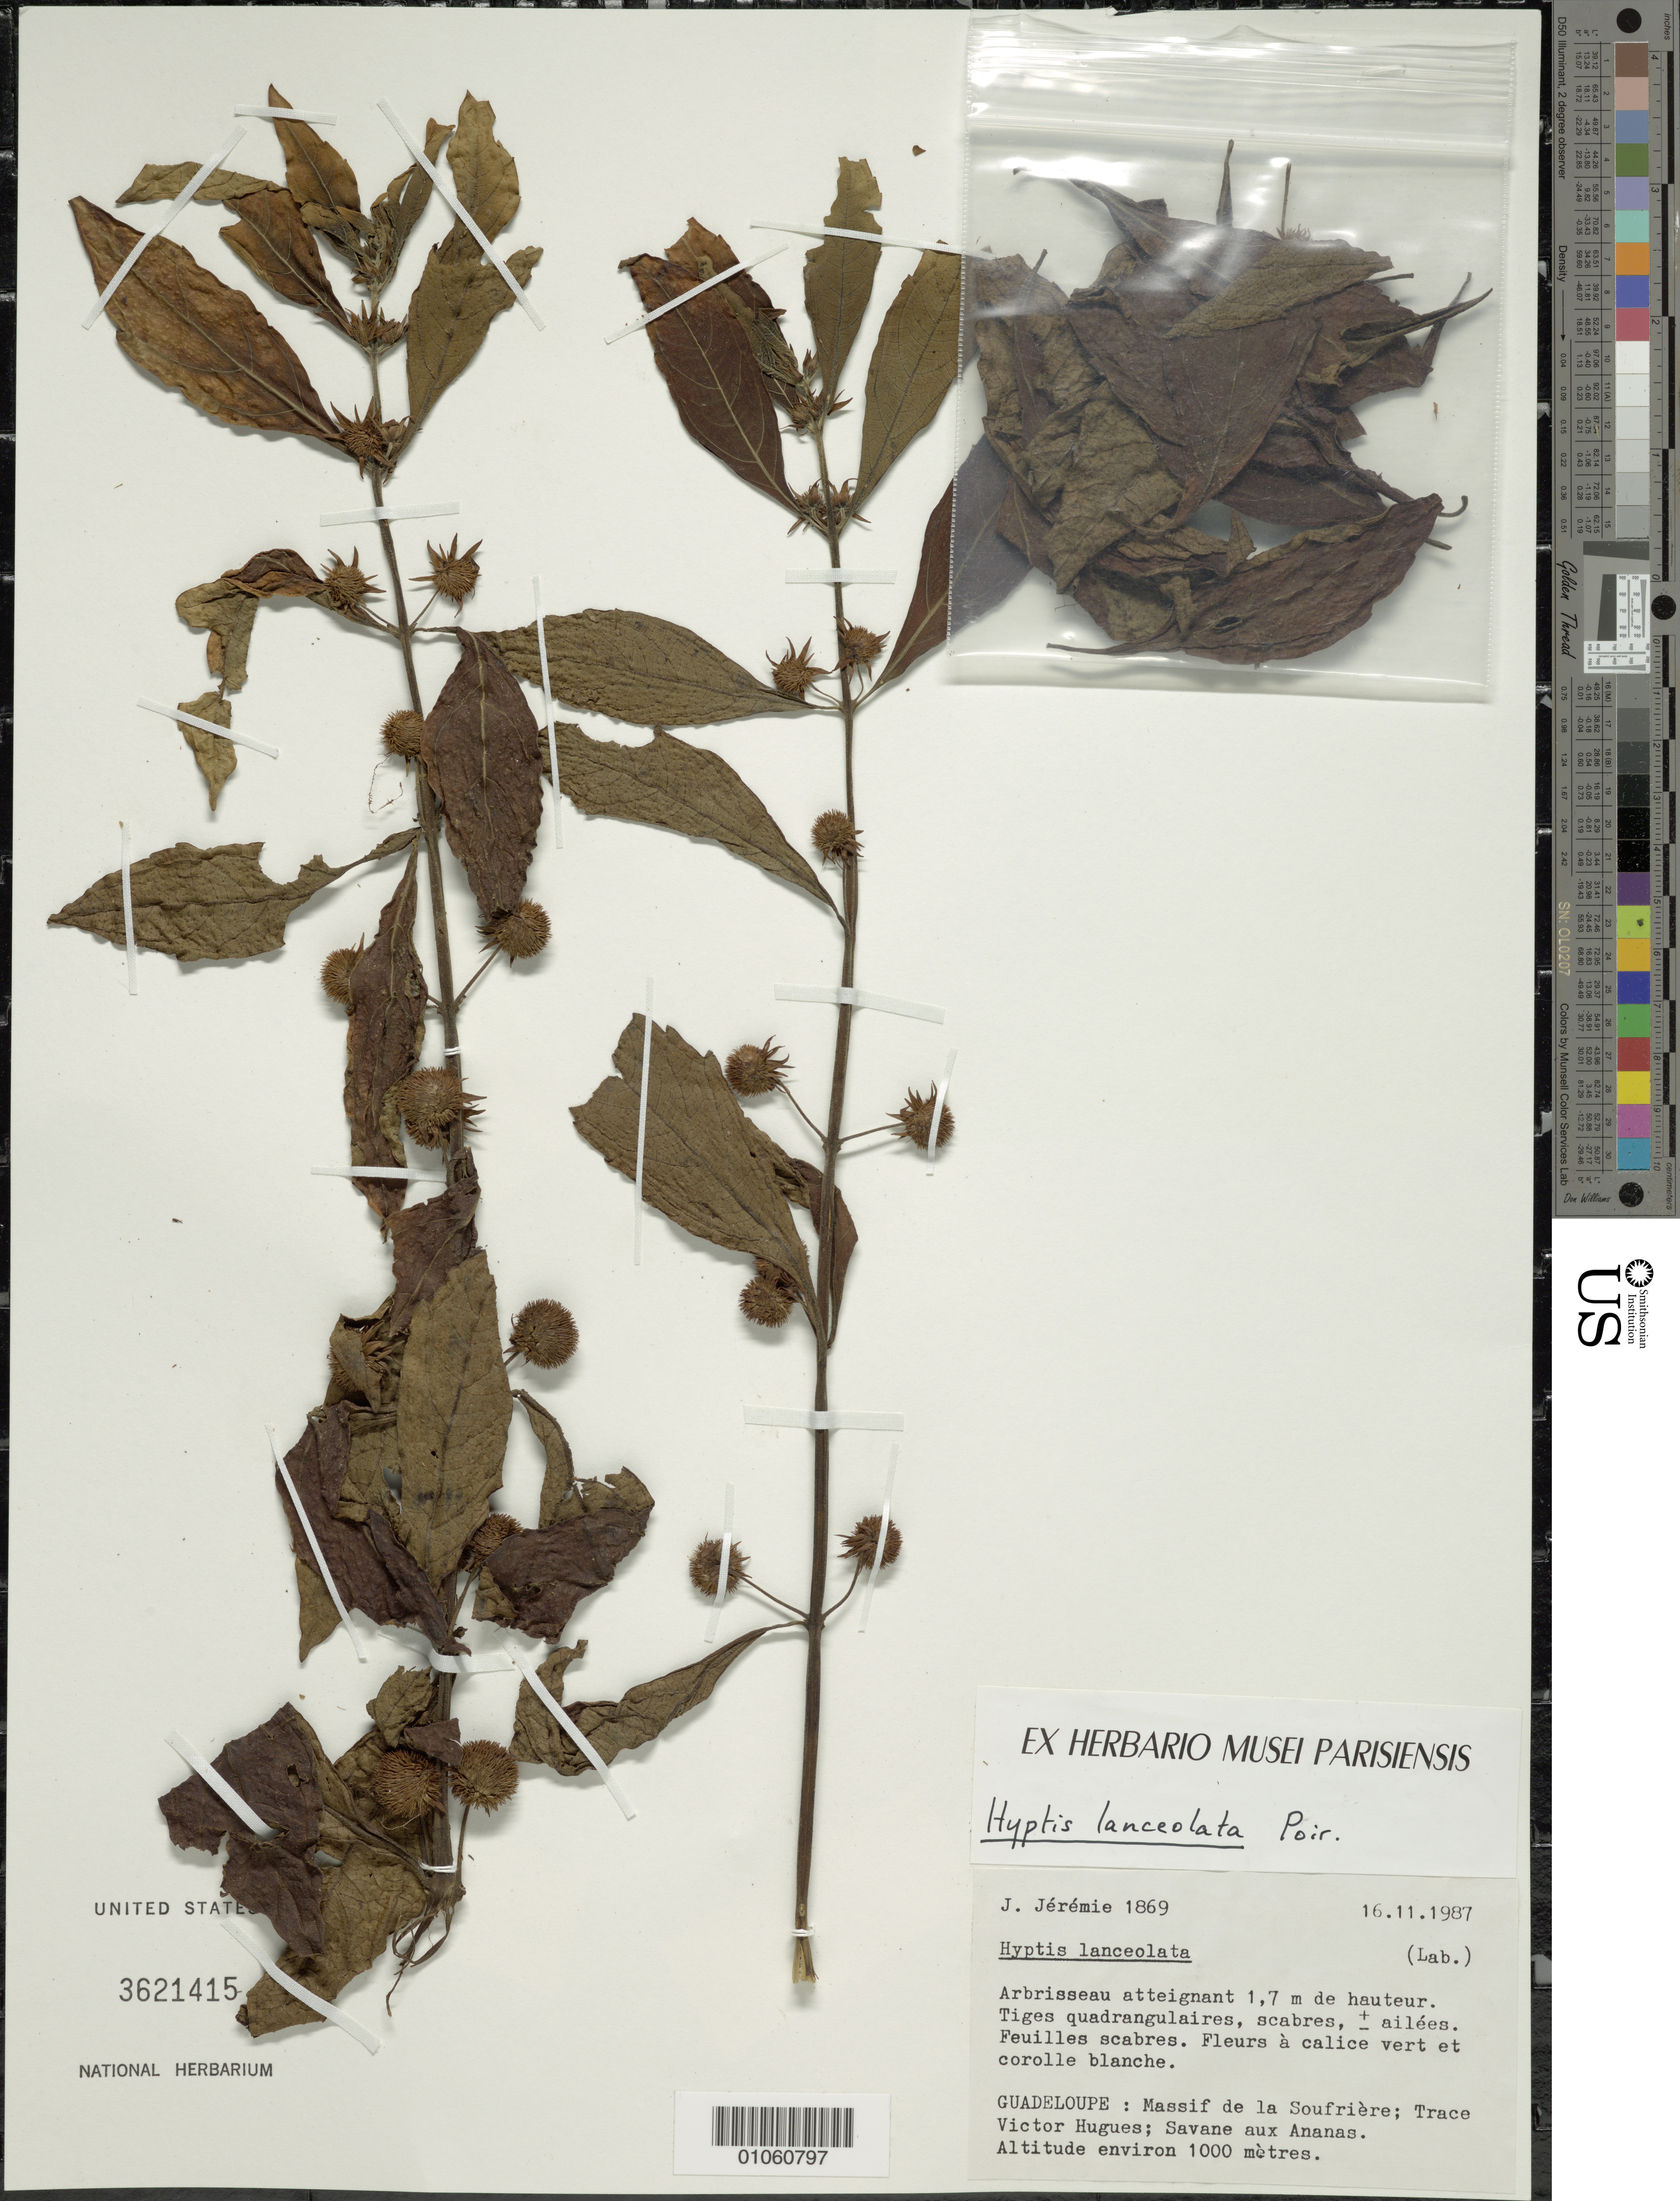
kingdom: Plantae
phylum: Tracheophyta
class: Magnoliopsida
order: Lamiales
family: Lamiaceae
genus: Hyptis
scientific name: Hyptis lanceolata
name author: Poir.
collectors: J. Jérémie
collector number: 1869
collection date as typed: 16 Nov 1987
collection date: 1987-11-16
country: Guadeloupe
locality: Massif de la Soufrière, Trace Victor Hugues, Savane aux Ananas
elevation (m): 1000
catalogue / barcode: US 3621415